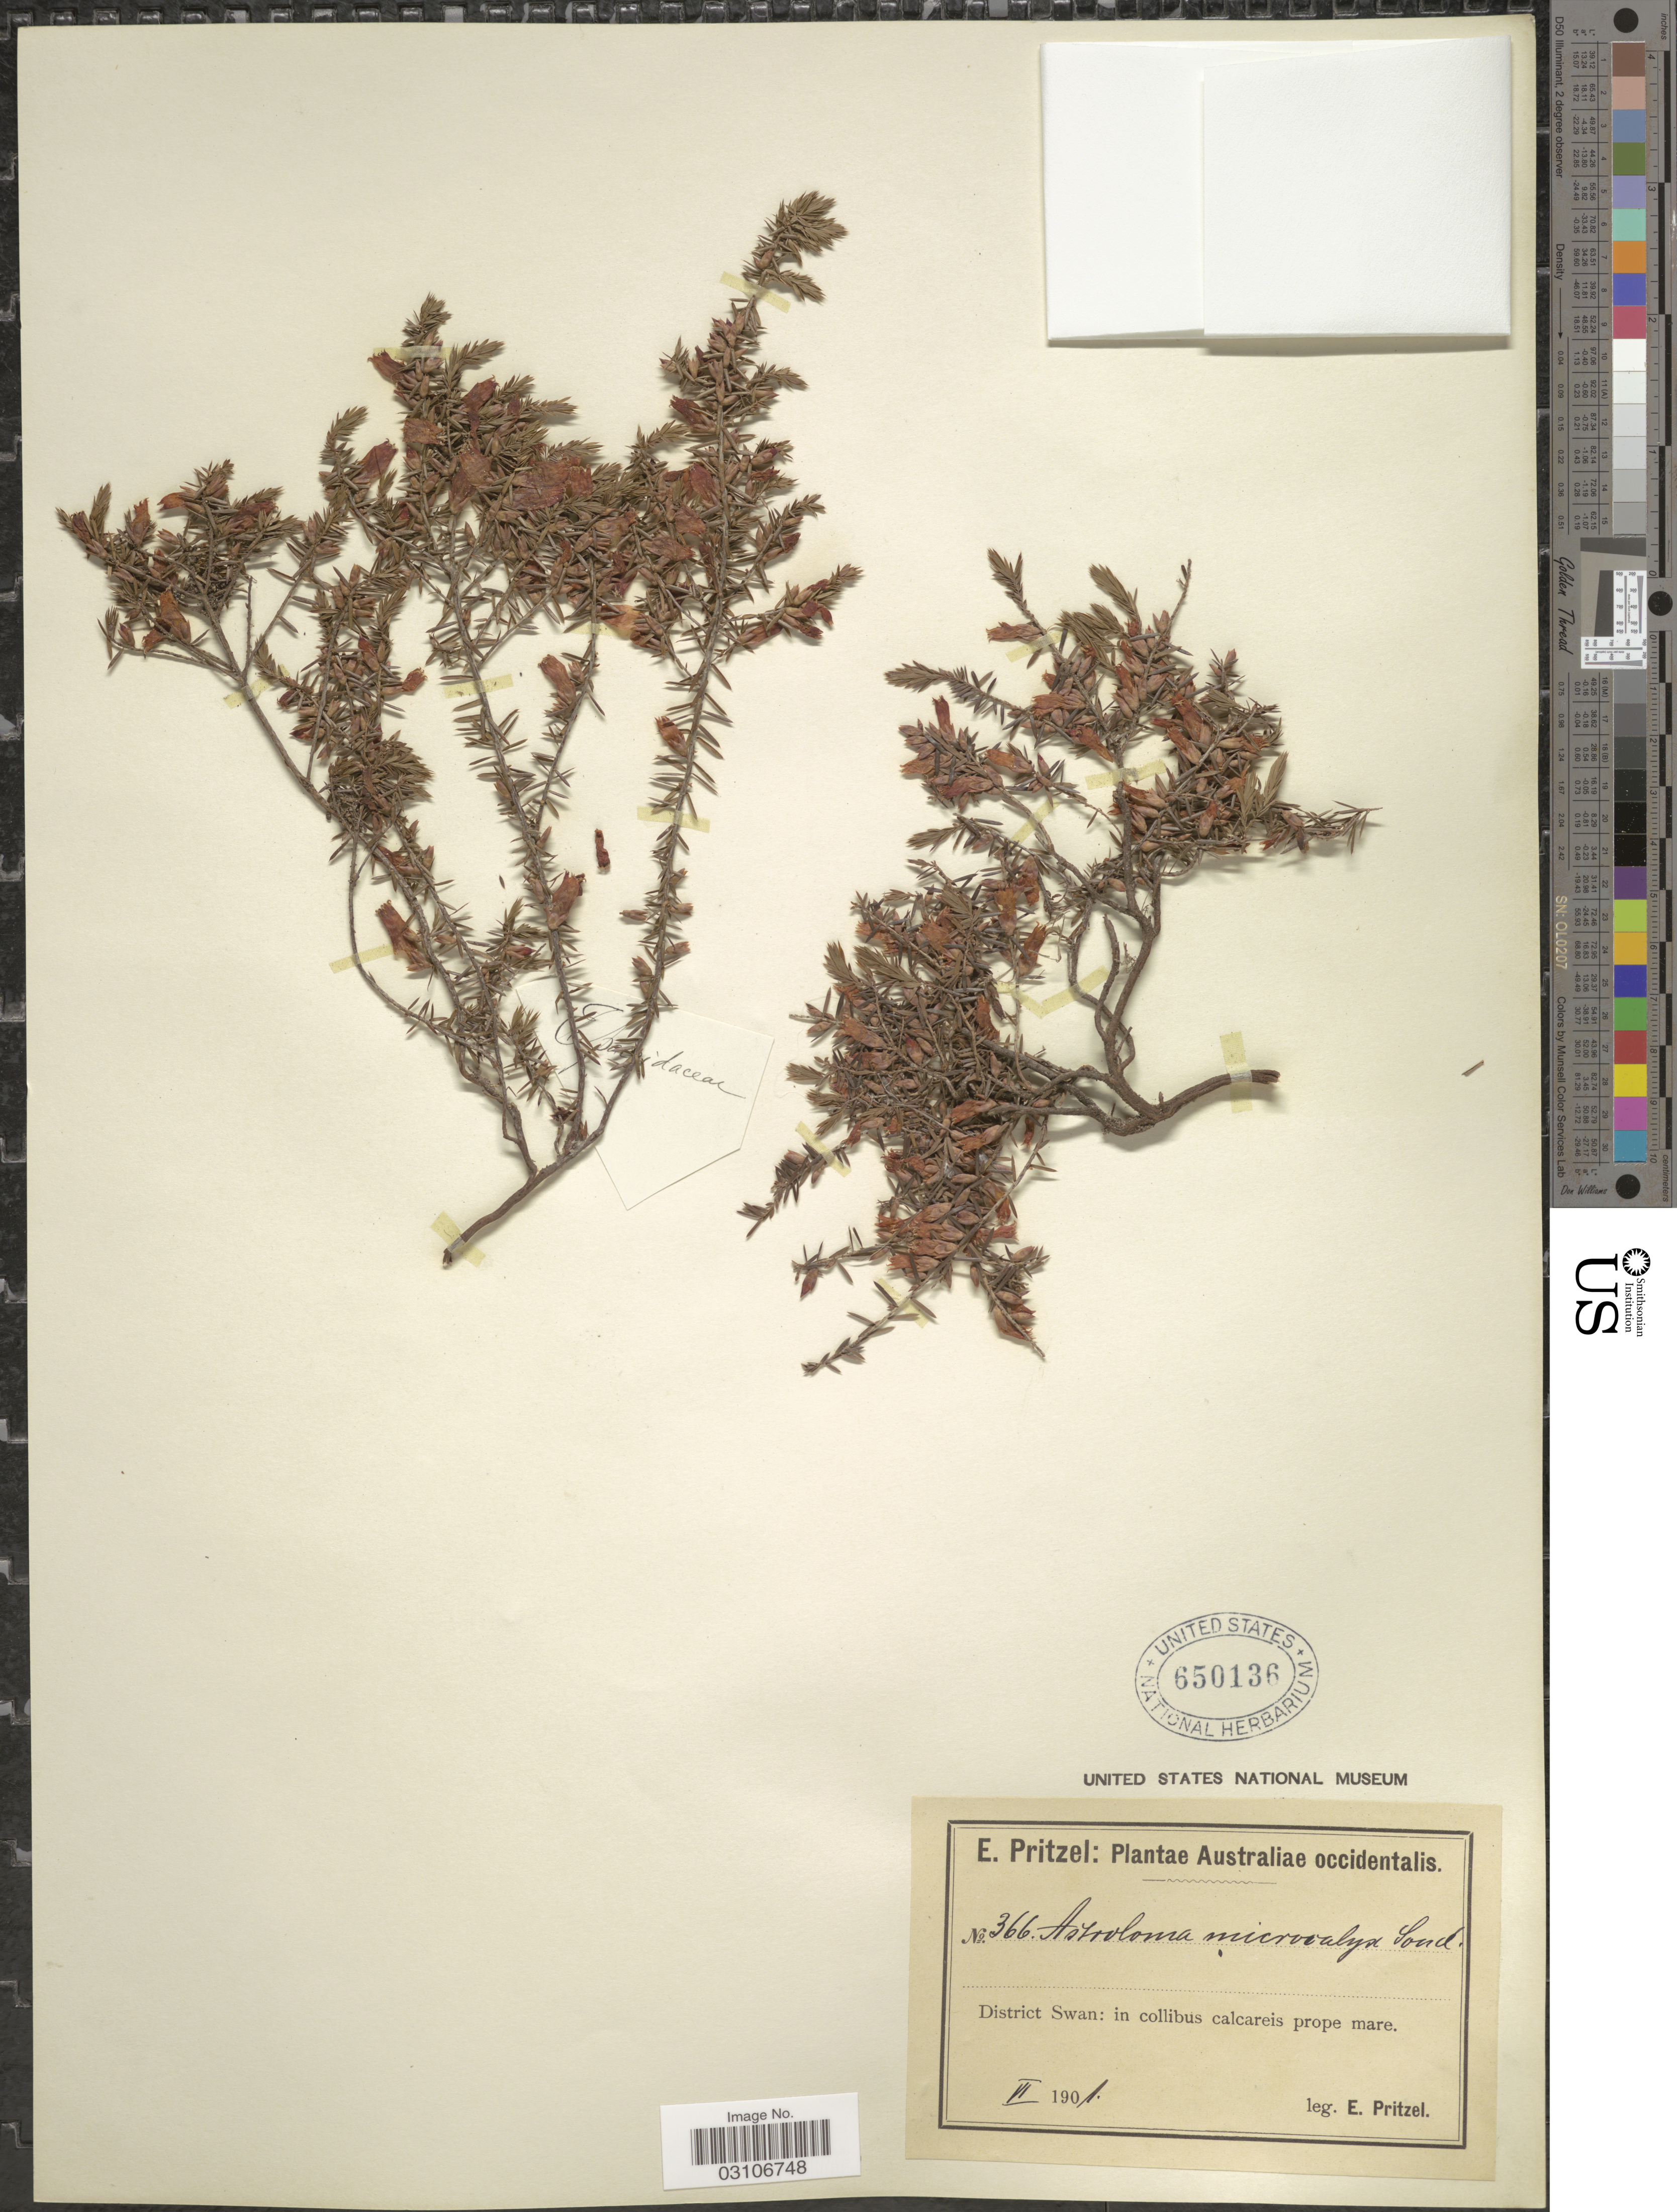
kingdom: Plantae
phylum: Tracheophyta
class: Magnoliopsida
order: Ericales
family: Ericaceae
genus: Astroloma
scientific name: Astroloma microcalyx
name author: Sond.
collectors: E. G. Pritzel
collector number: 366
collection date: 1901-06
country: Australia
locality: Australiae occidentalis. District Swan: in collibus calcareis prope mare.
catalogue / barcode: US 650136